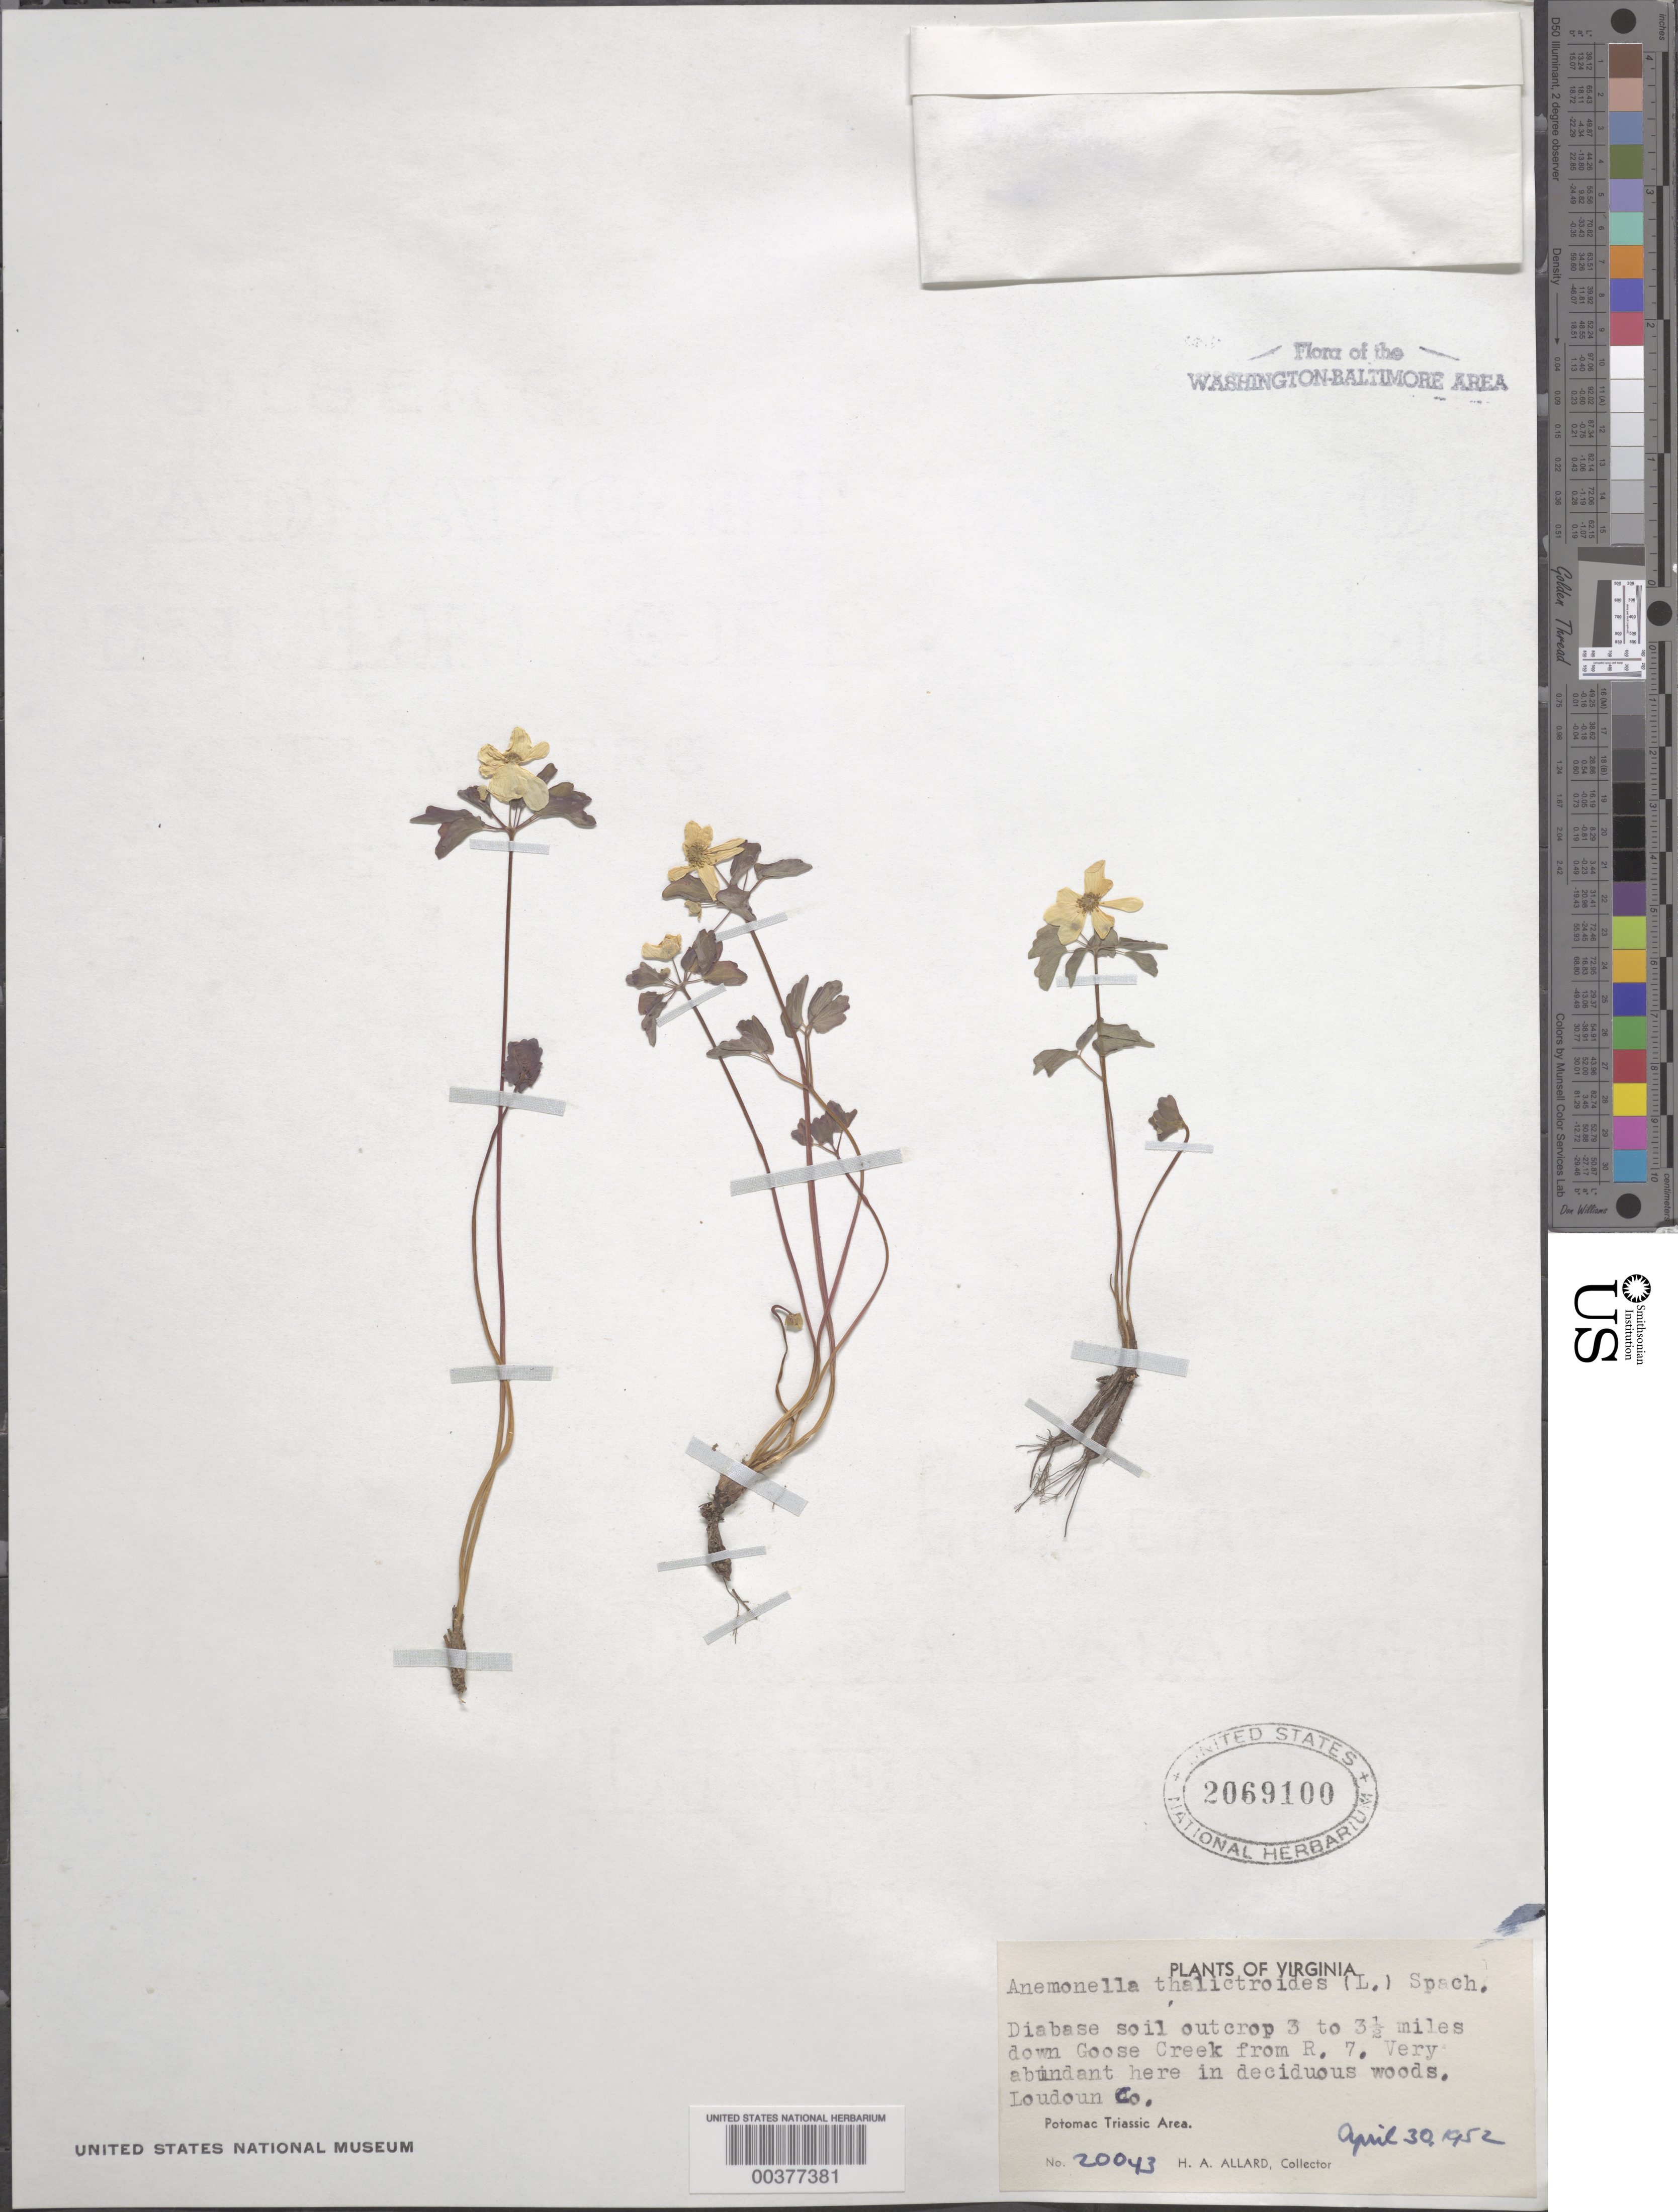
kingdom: Plantae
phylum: Tracheophyta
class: Magnoliopsida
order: Ranunculales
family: Ranunculaceae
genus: Thalictrum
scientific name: Thalictrum thalictroides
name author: (L.) A.J. Eames & B. Boivin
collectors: H. A. Allard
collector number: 20043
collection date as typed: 30 Apr 1952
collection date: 1952-04-30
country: United States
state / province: Virginia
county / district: Loudoun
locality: Downstream from Route 7 on Goose Creek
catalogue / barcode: US 2069100